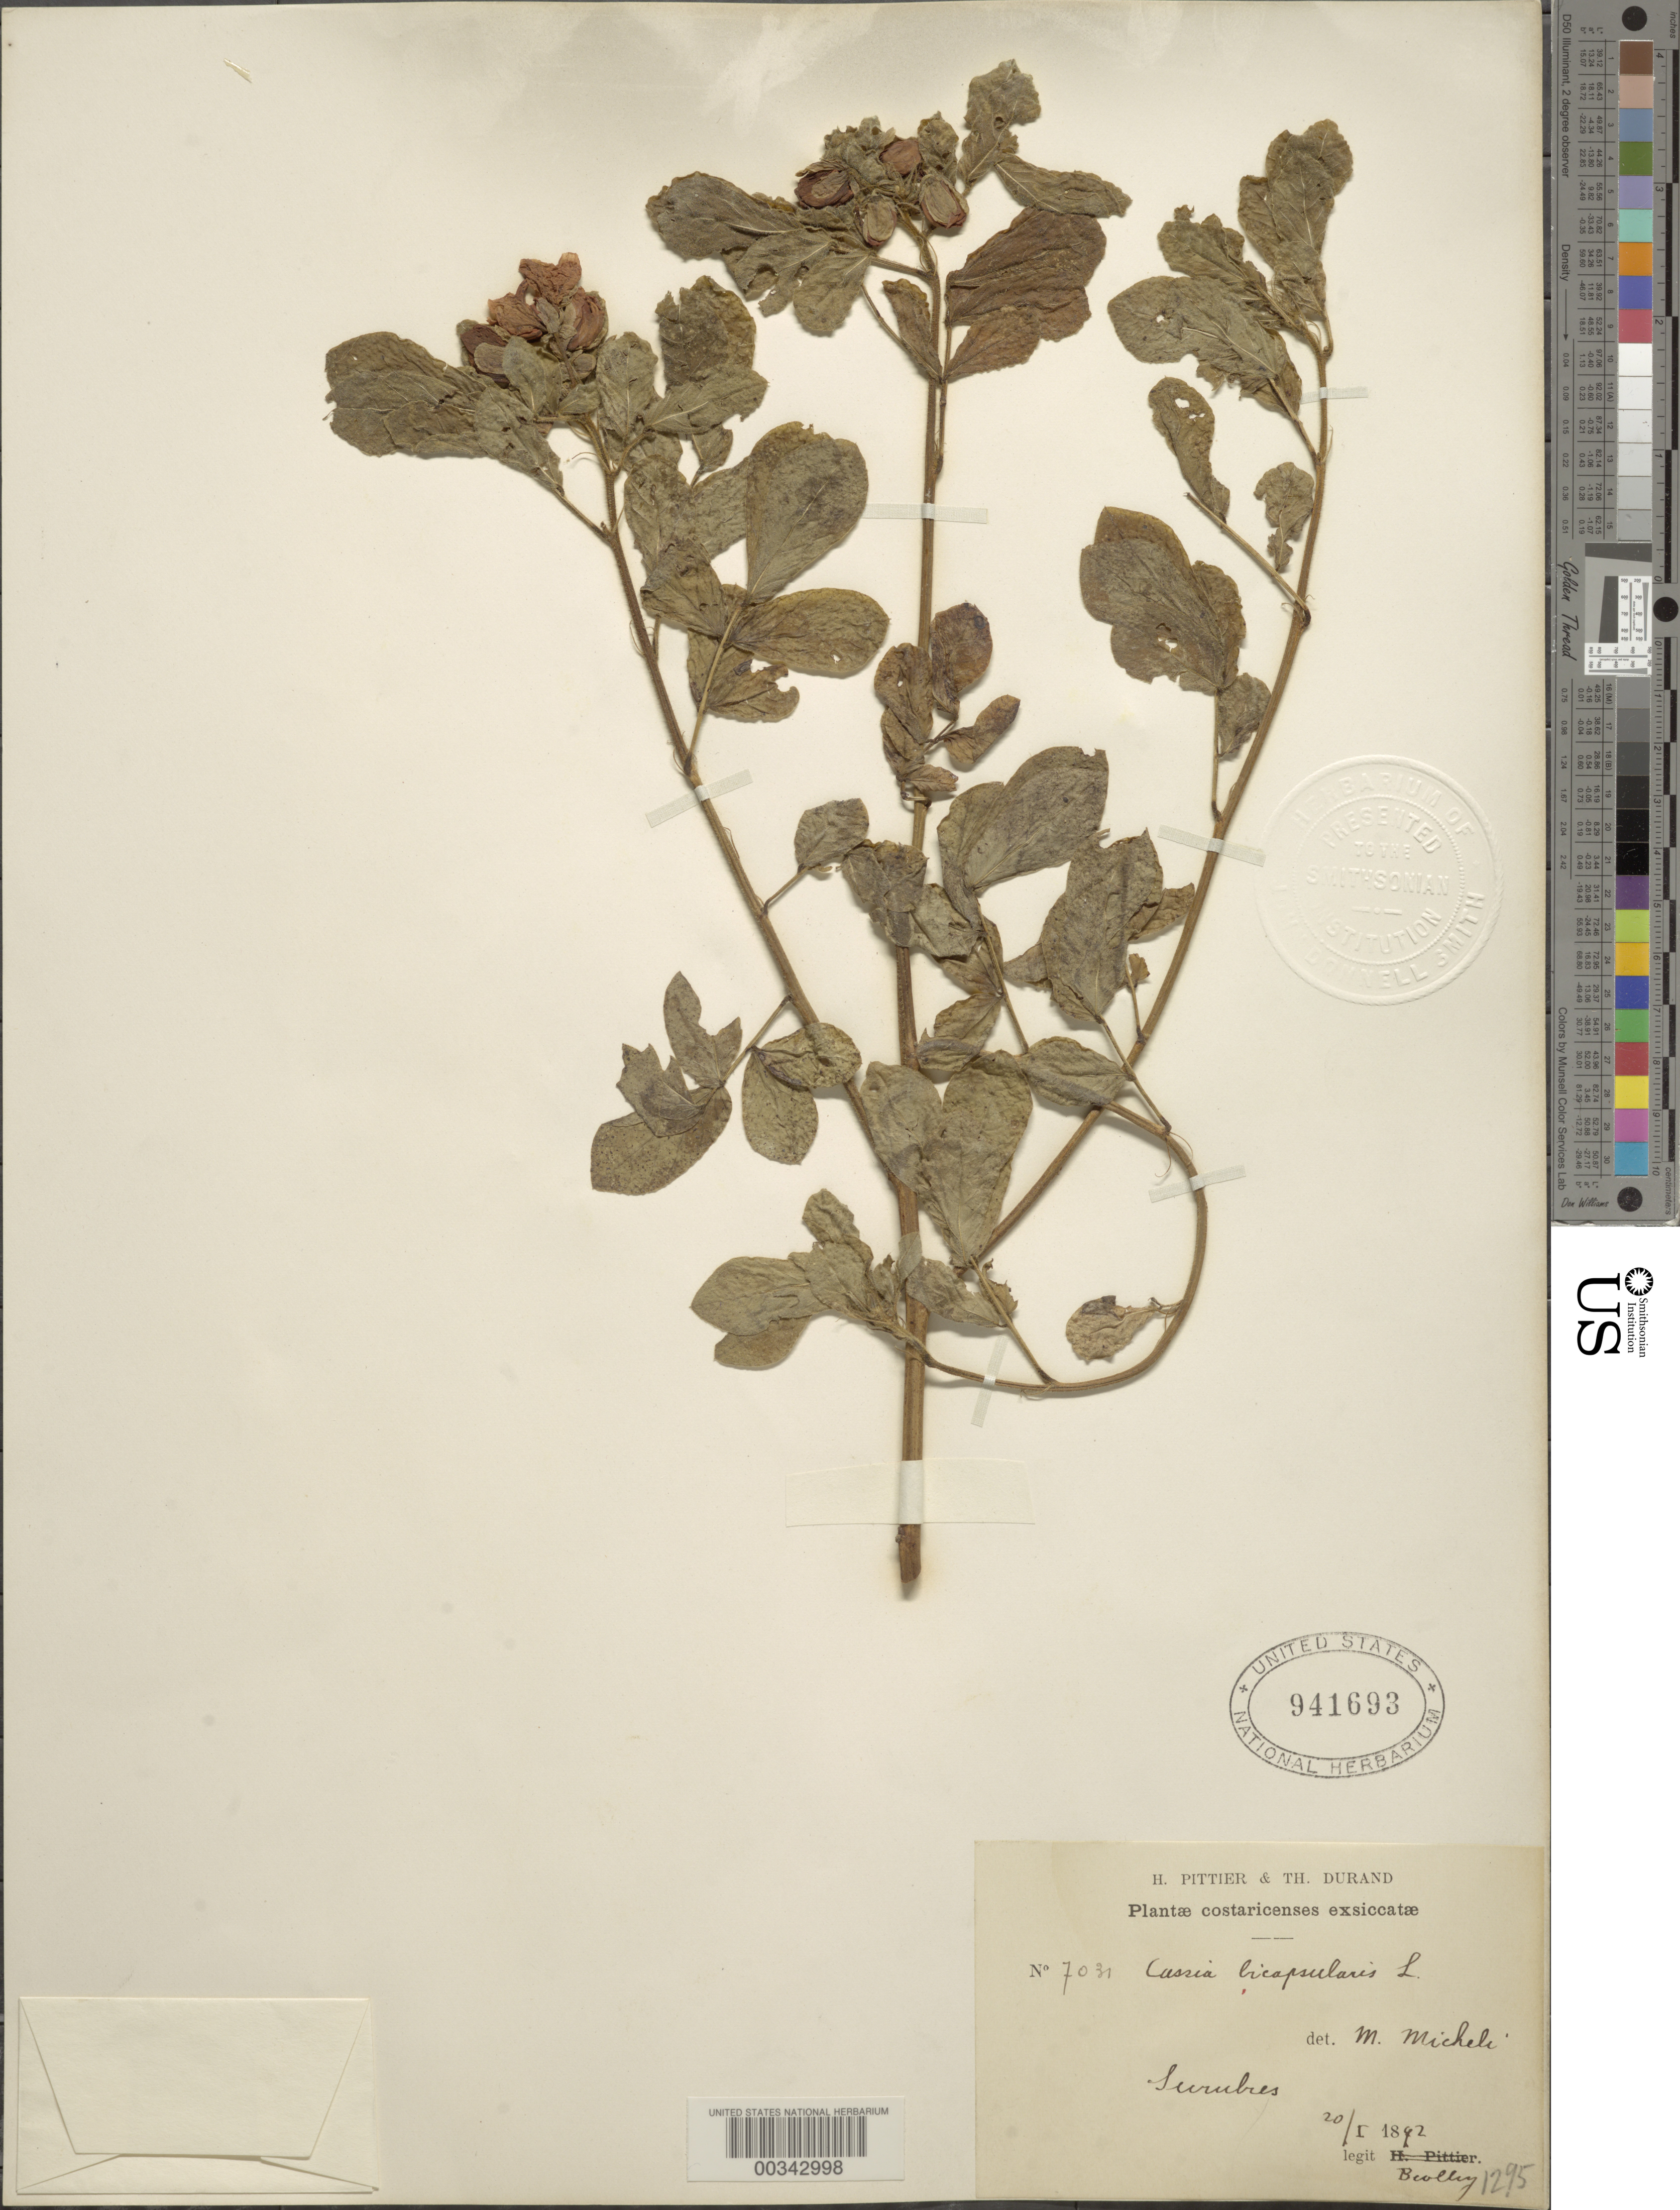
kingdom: Plantae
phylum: Tracheophyta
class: Magnoliopsida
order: Fabales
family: Fabaceae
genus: Senna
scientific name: Senna leiophylla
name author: (Vogel) H.S. Irwin & Barneby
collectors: P. Biolley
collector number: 7031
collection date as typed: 20 Jan 1892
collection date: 1892-01-20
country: Costa Rica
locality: Surubes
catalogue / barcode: US 941693